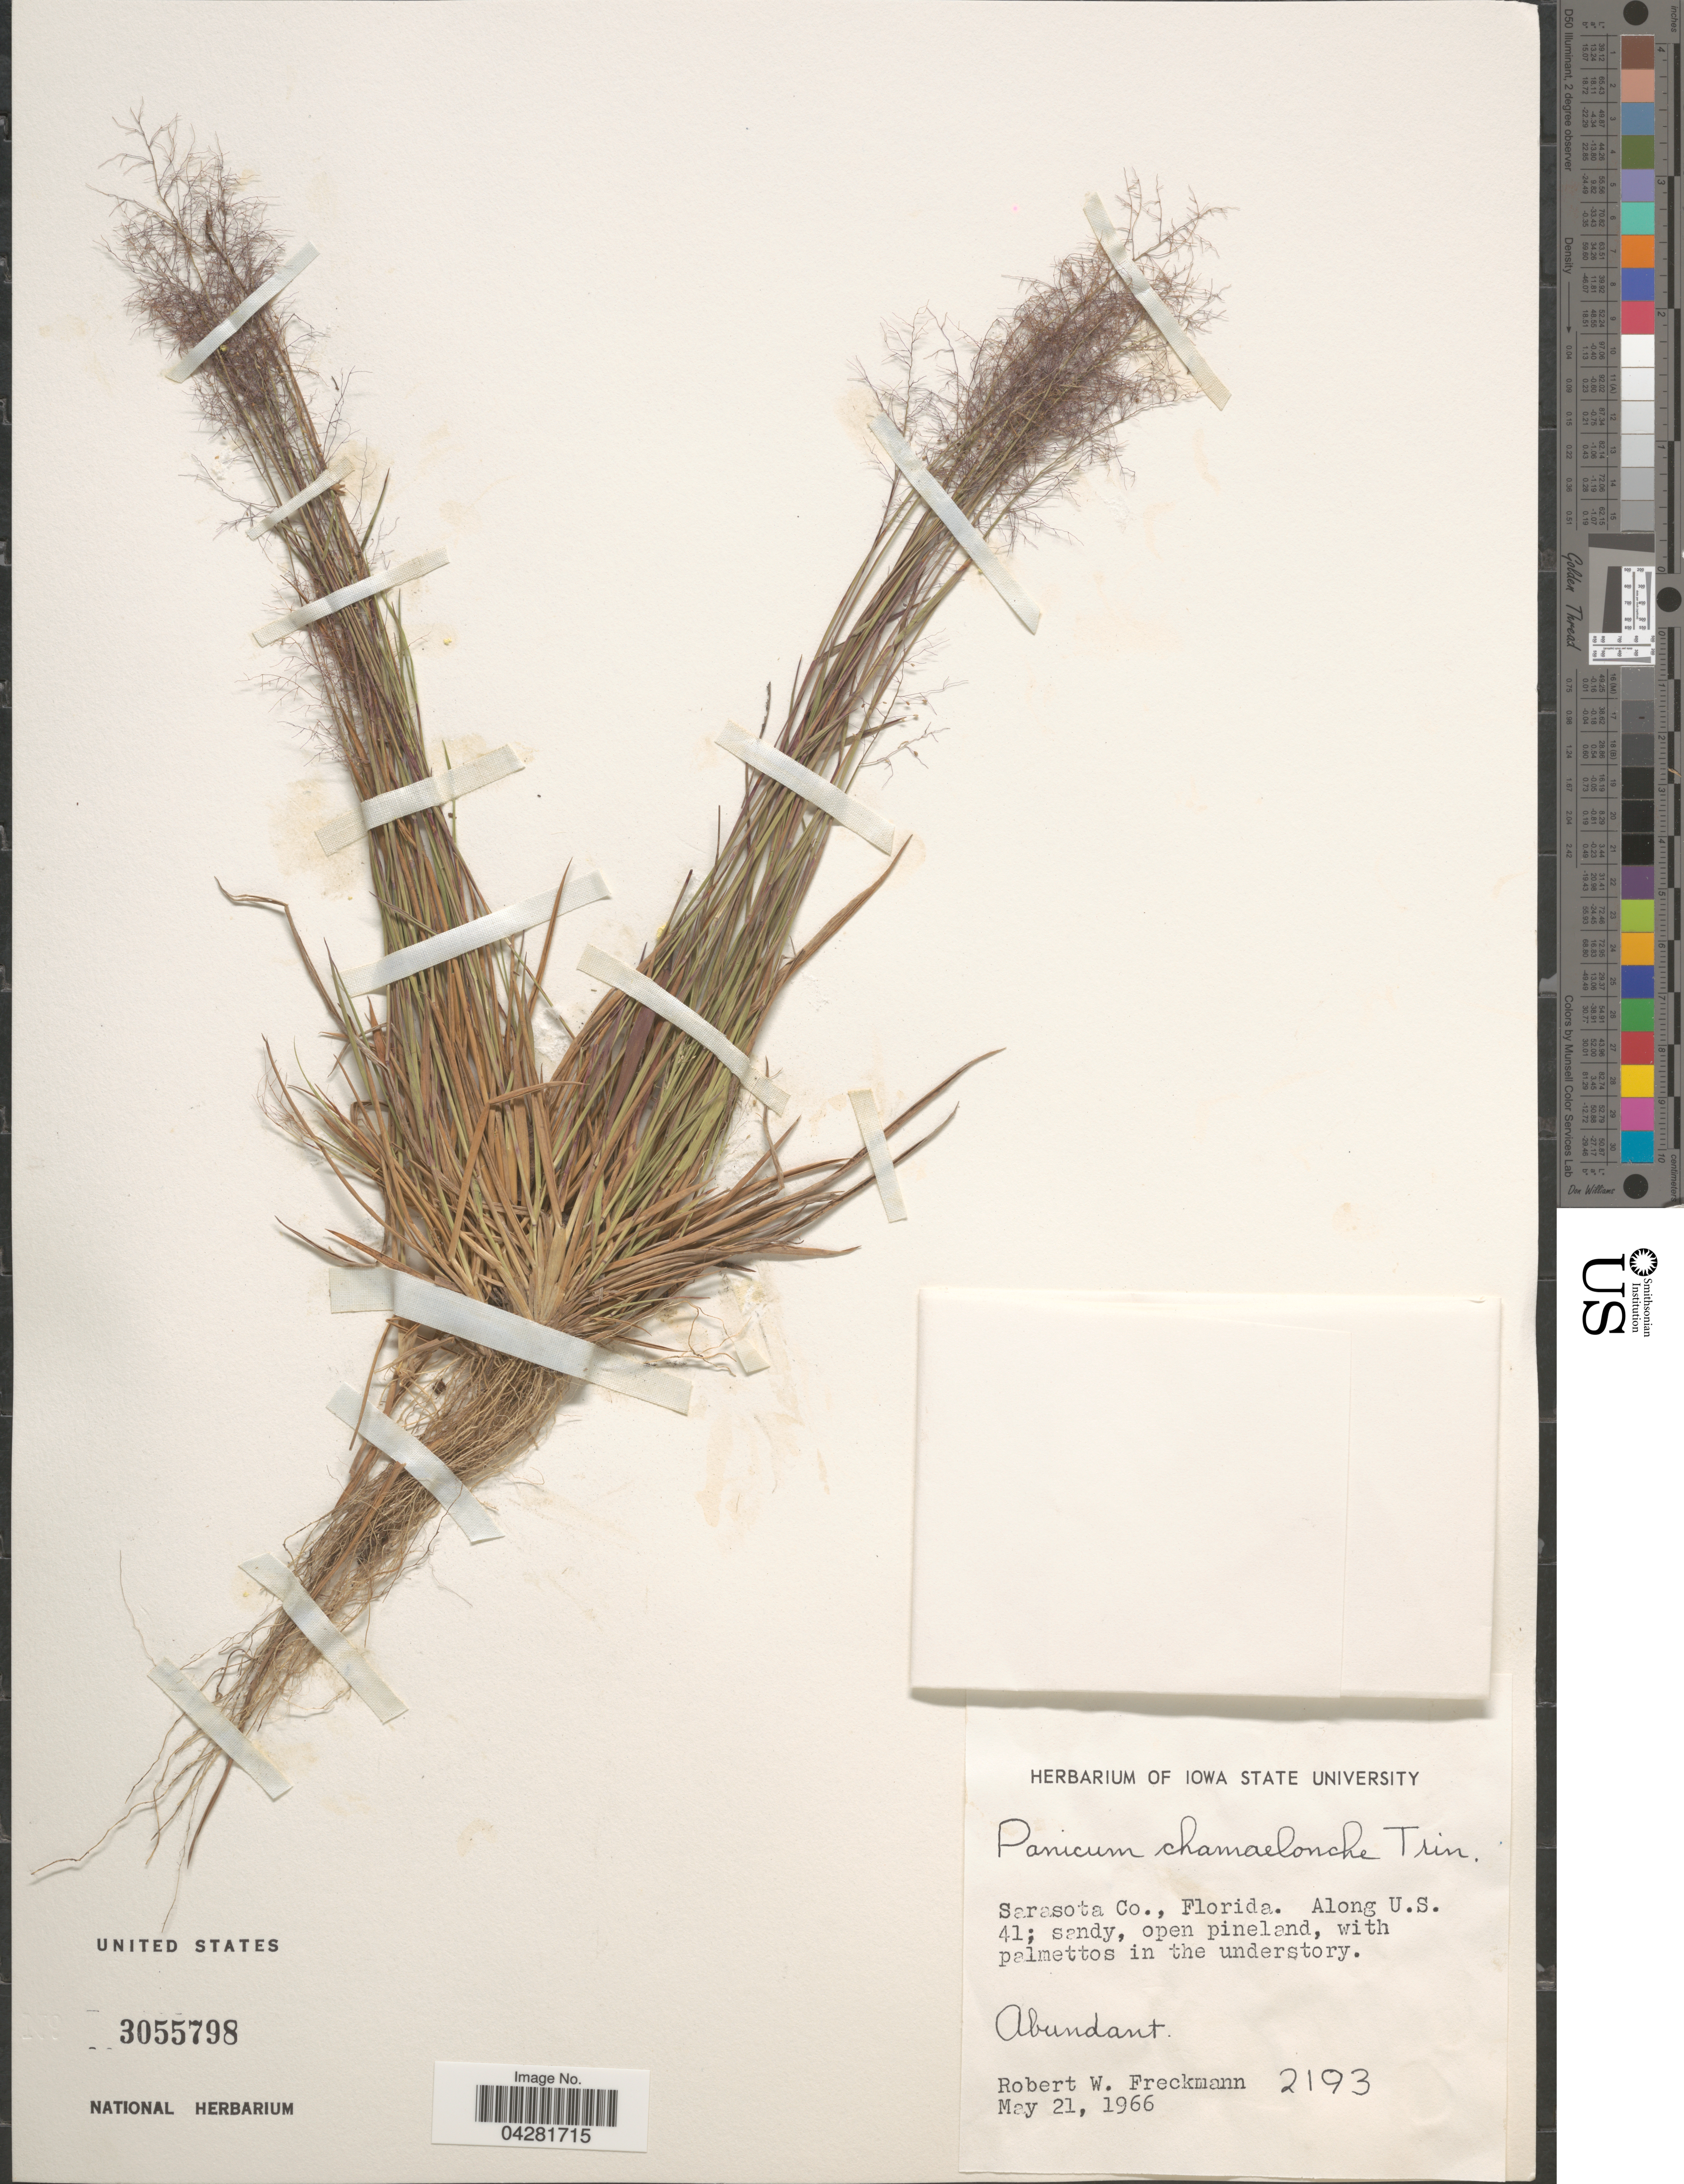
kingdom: Plantae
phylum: Tracheophyta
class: Liliopsida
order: Poales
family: Poaceae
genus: Dichanthelium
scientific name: Dichanthelium ensifolium var. ensifolium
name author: (Baldwin ex Elliot) Gould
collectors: R. Freckmann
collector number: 2193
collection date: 1966-05-21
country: United States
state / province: Florida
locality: Sarasota Co. Along U.S. 41.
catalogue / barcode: US 3055798